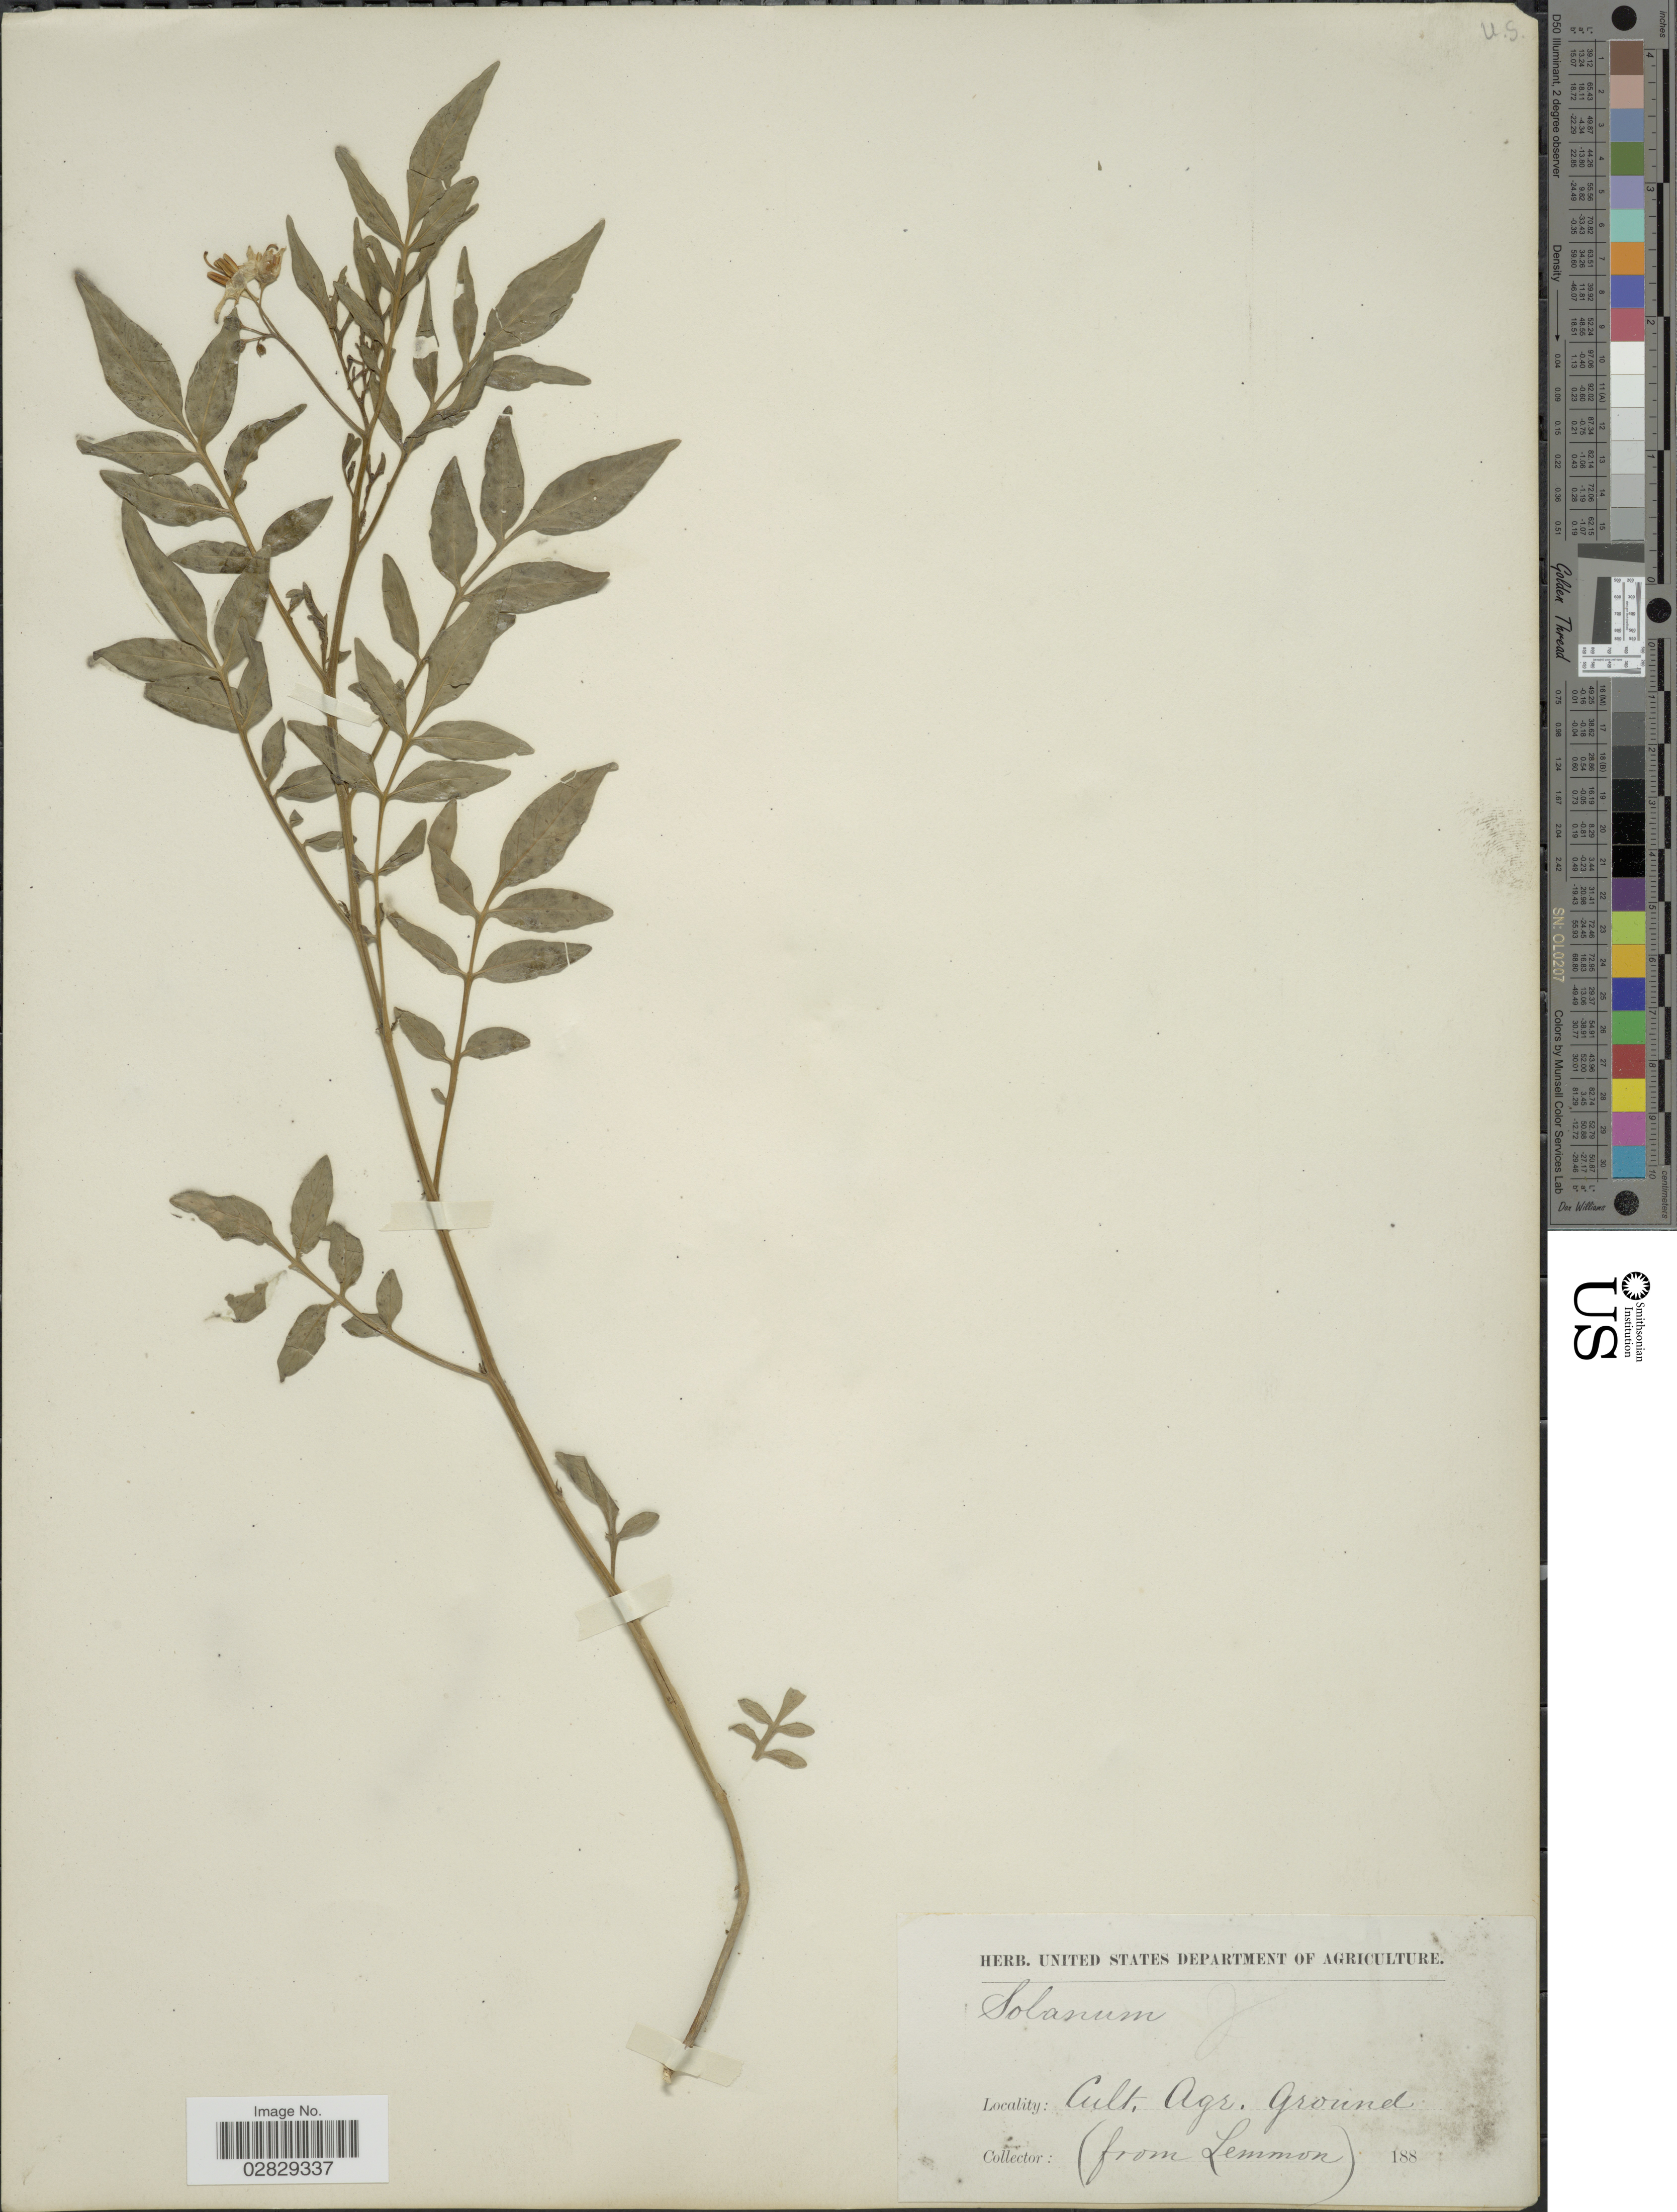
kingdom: Plantae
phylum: Tracheophyta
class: Magnoliopsida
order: Solanales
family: Solanaceae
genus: Solanum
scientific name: Solanum sp.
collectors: -- Lemmon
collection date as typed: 188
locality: Cult. Agr. Ground